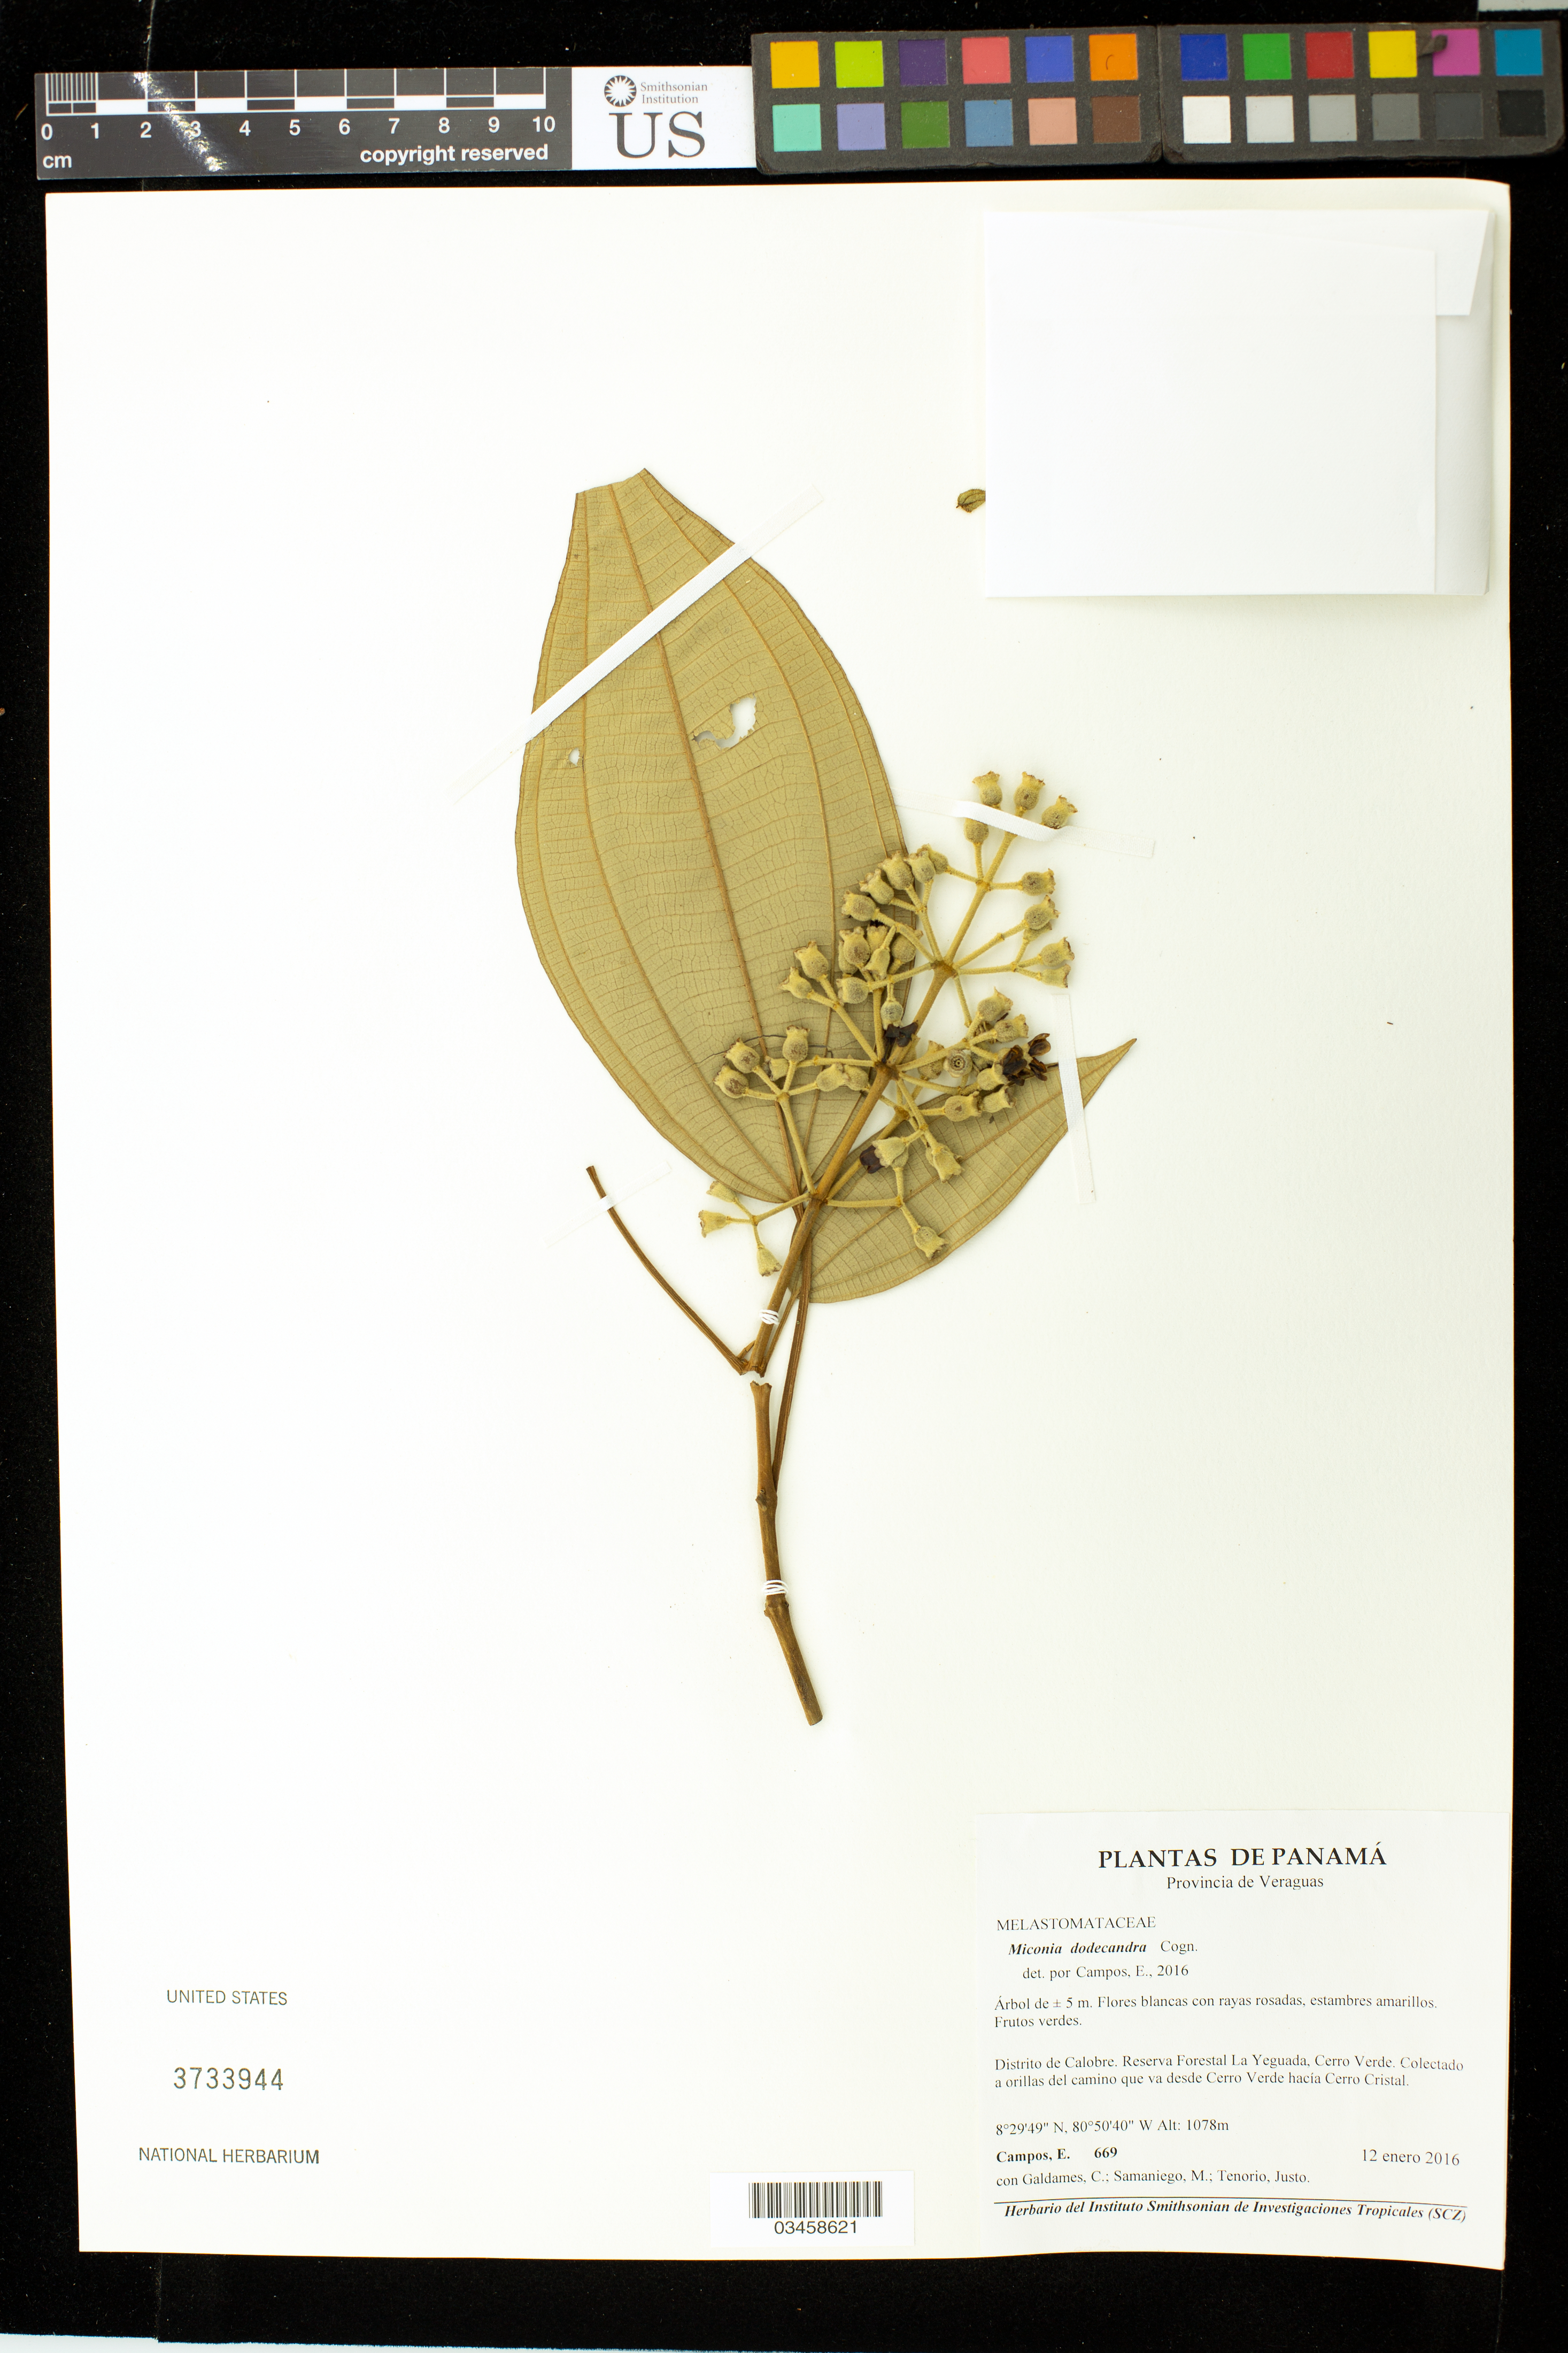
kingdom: Plantae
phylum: Tracheophyta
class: Magnoliopsida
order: Myrtales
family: Melastomataceae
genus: Miconia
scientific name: Miconia dodecandra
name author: Cogn.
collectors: E. Campos, C. Galdames, M. Samaniego & J. Tenorio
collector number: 669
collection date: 2016-01-12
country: Panama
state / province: Veraguas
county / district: Calobre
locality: Reserva Forestal La Yeguada, Cerro Verde, a orillas del camino que va desde Cerro Verde hacia Cerro Cristal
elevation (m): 1078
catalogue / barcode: US 3733944